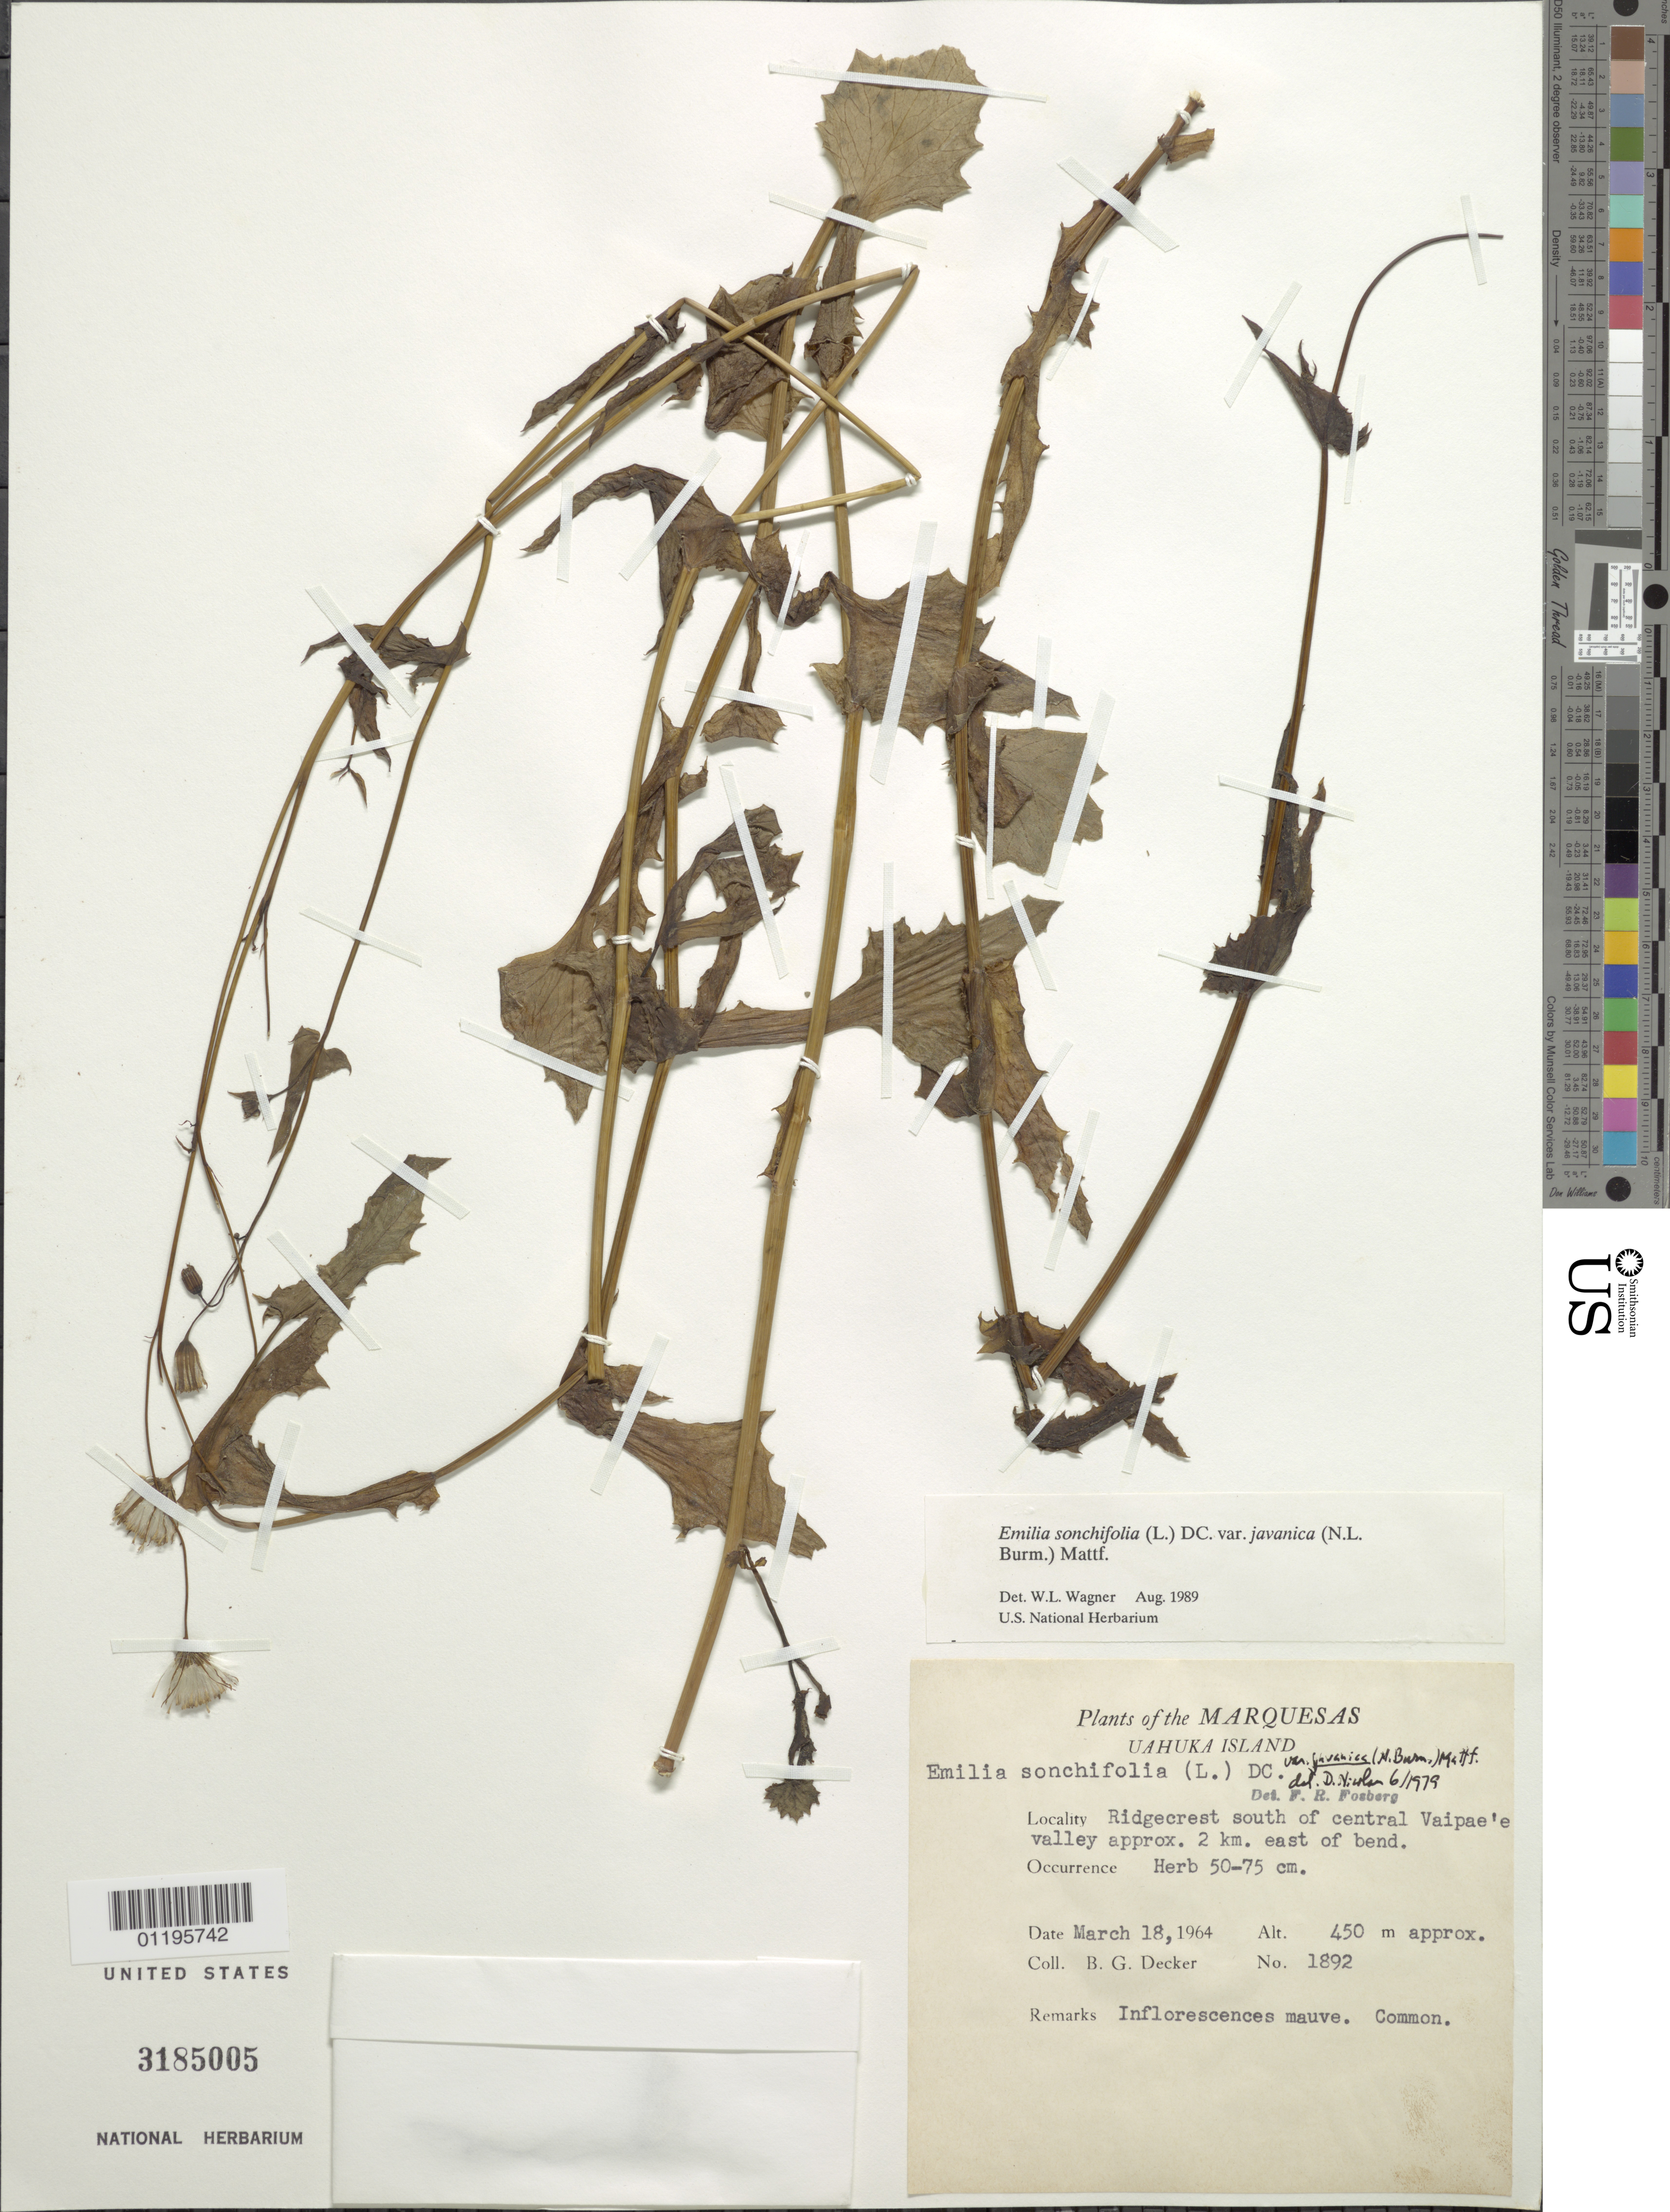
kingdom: Plantae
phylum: Tracheophyta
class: Magnoliopsida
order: Asterales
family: Asteraceae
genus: Emilia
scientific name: Emilia sonchifolia var. javanica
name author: (Burm. f.) Mattf.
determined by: Wagner, W. L., (BOT), Smithsonian Institution - National Museum of Natural History (UNITED STATES)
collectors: B. G. Decker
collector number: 1892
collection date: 1964-03-18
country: French Polynesia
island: Ua Huka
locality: ridgecrest S of central Vaipae'e Valley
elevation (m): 450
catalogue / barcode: US 3185005